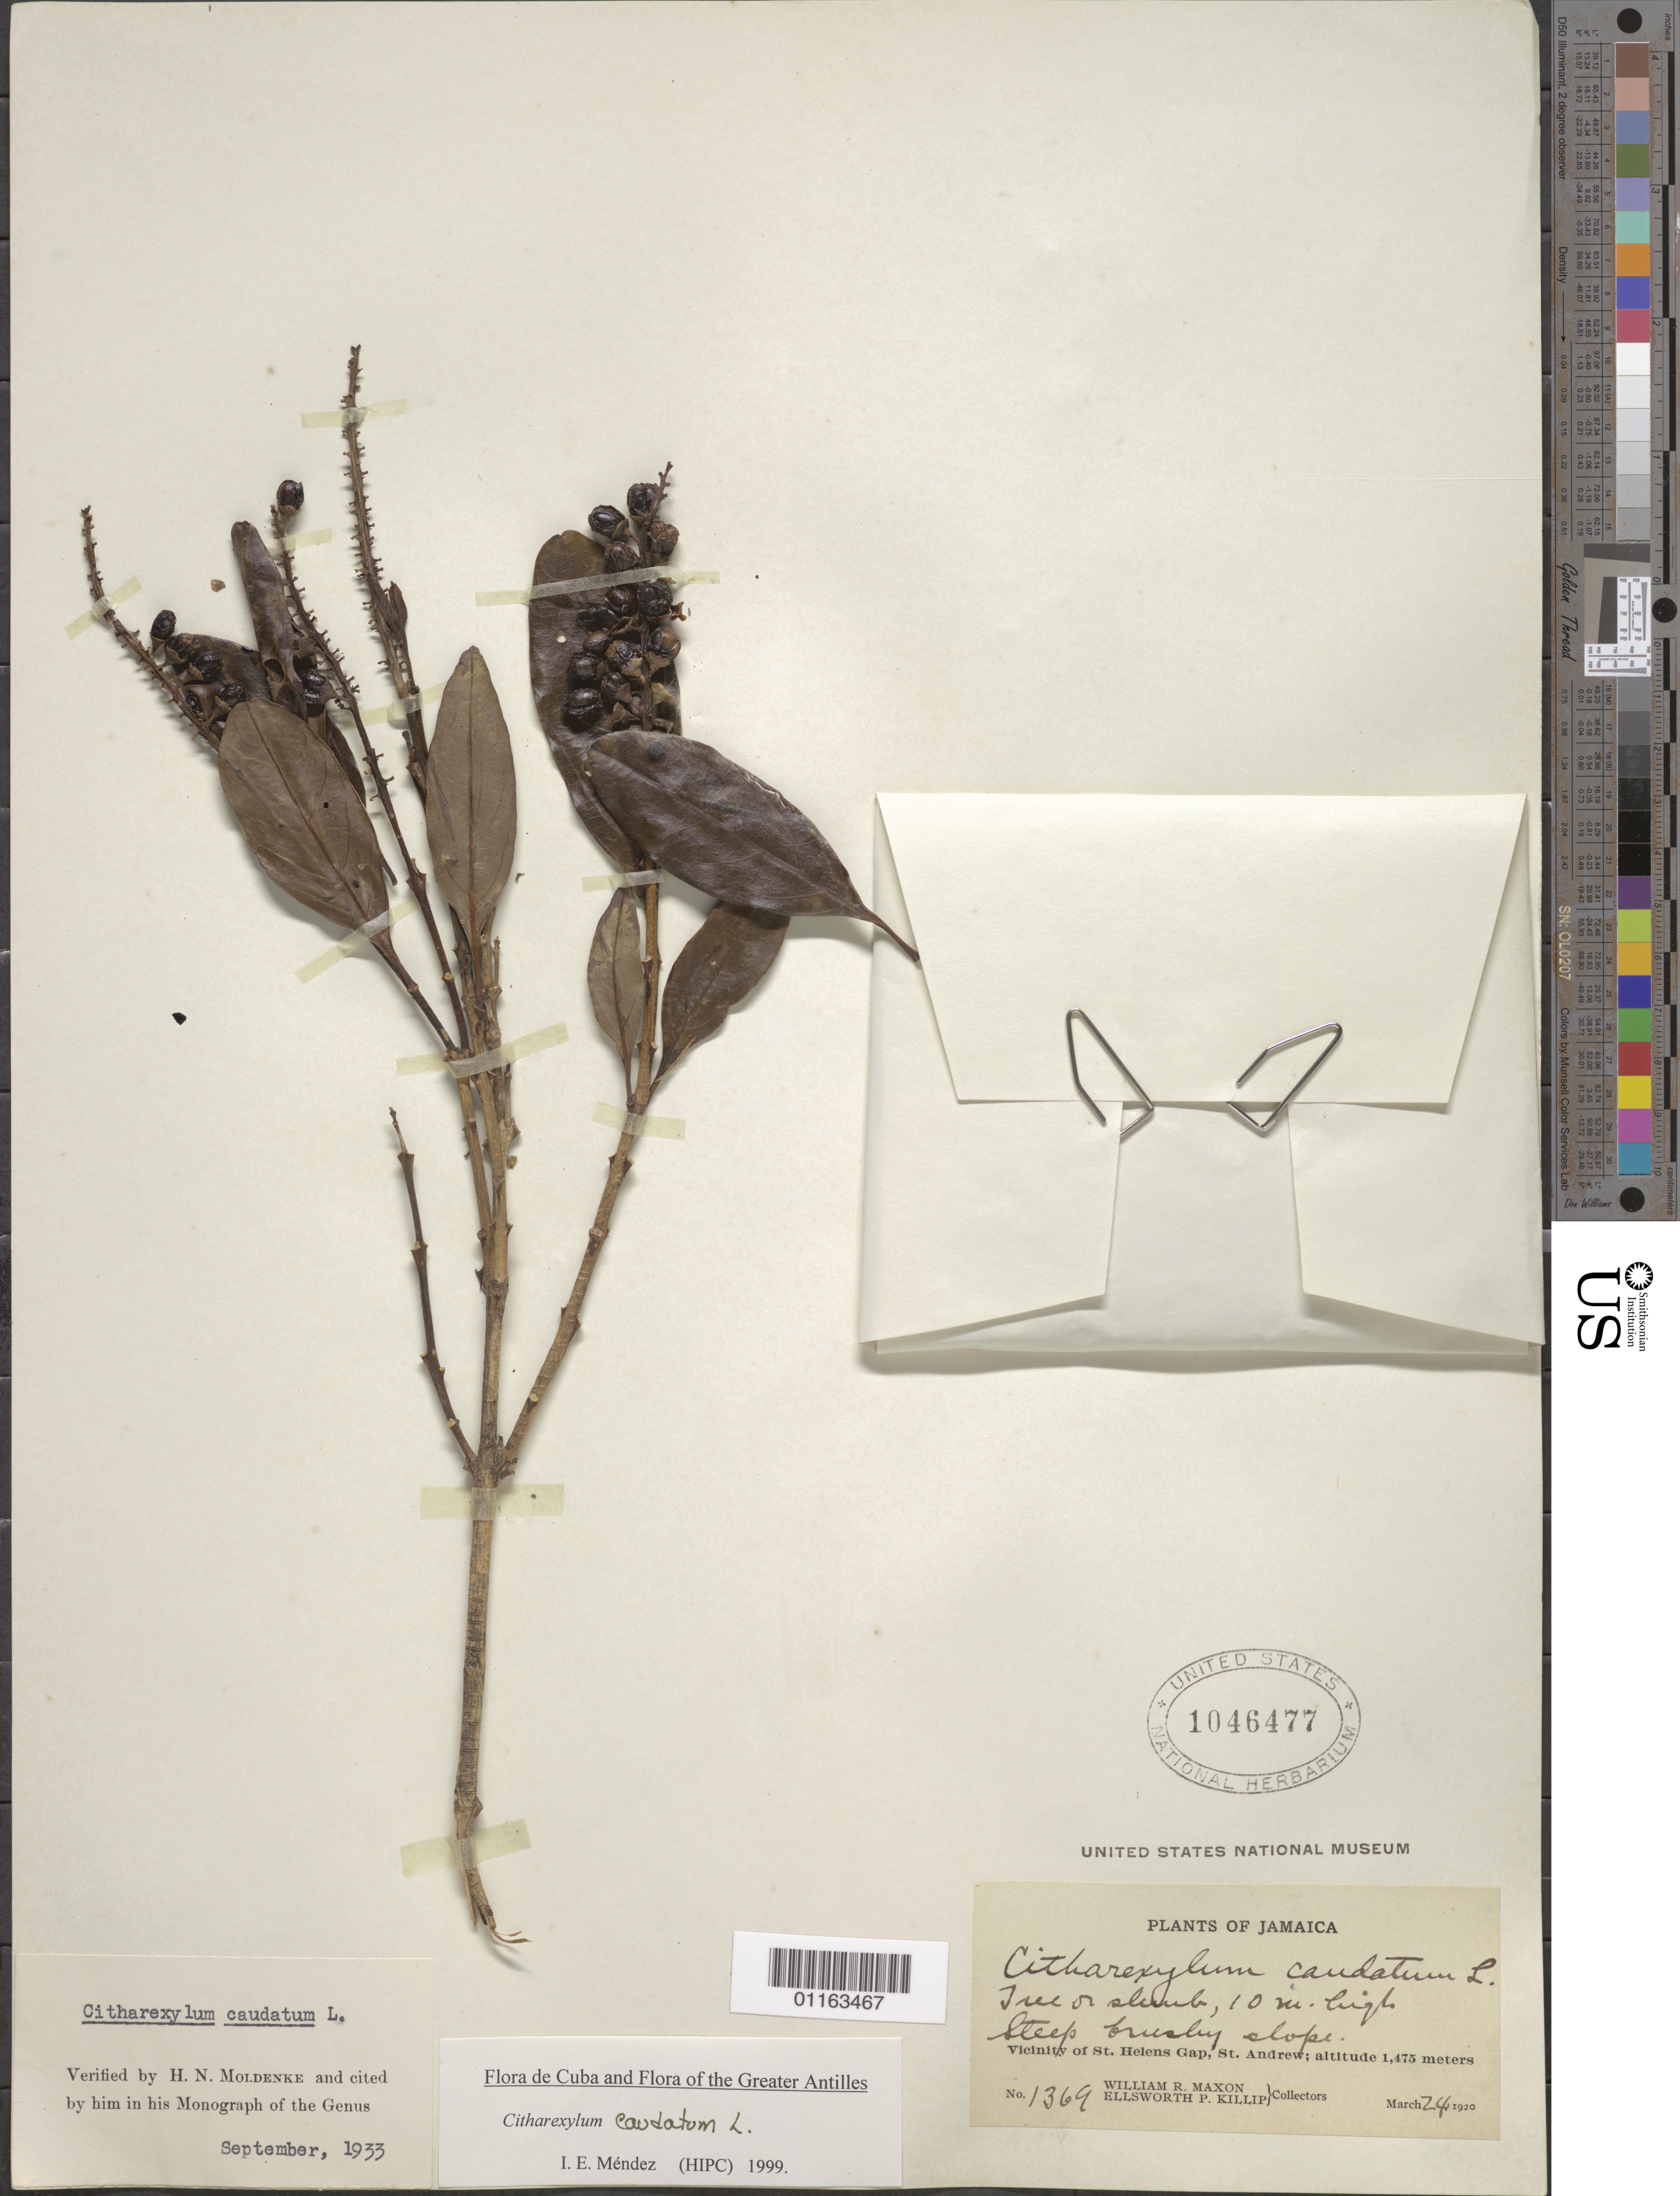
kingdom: Plantae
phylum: Tracheophyta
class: Magnoliopsida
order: Lamiales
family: Verbenaceae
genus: Citharexylum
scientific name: Citharexylum caudatum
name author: L.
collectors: W. R. Maxon & E. P. Killip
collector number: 1369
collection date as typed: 24 Mar 1920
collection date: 1920-03-24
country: Jamaica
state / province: Saint Andrew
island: Jamaica I.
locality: Steep bushy slope. Vicinity of St. Helen's Gap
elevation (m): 1475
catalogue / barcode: US 1046477